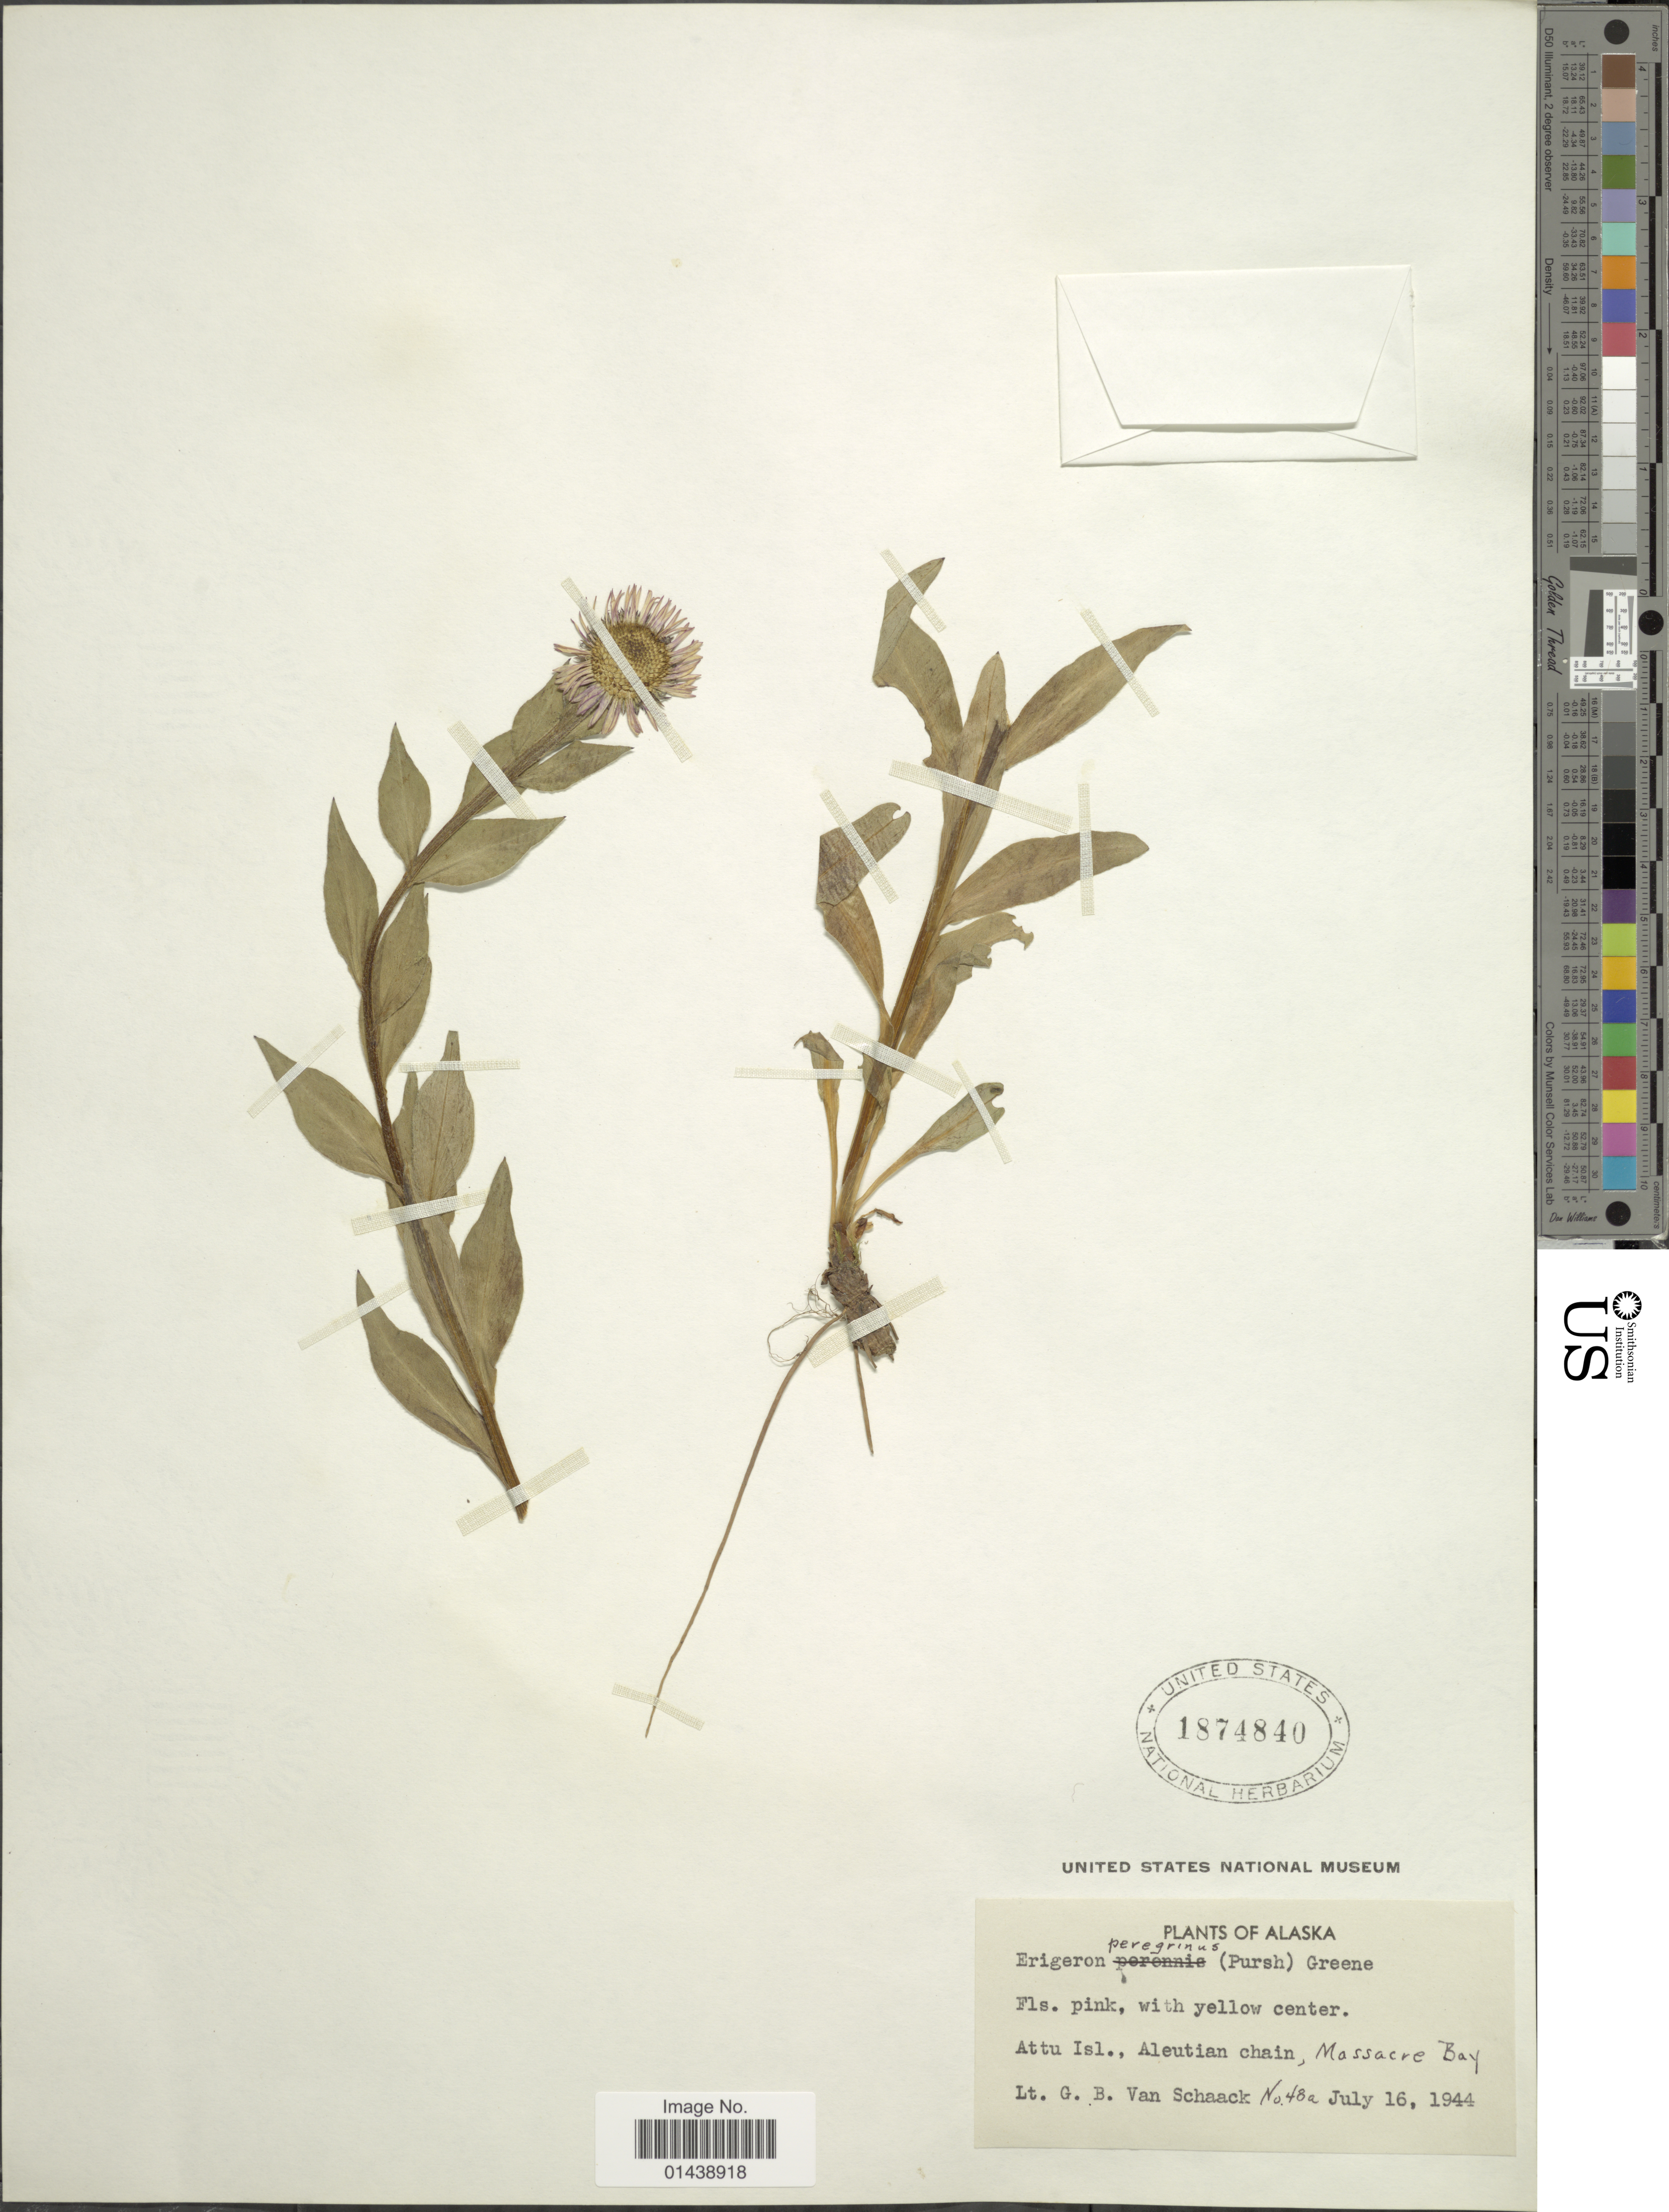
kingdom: Plantae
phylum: Tracheophyta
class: Magnoliopsida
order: Asterales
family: Asteraceae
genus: Erigeron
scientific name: Erigeron peregrinus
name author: (Banks ex Pursh) Greene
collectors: G. Van Schaak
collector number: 48a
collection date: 1944-07-16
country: United States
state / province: Alaska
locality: Attu Isl., Aleutian chain, Massacre Bay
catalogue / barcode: US 1874840